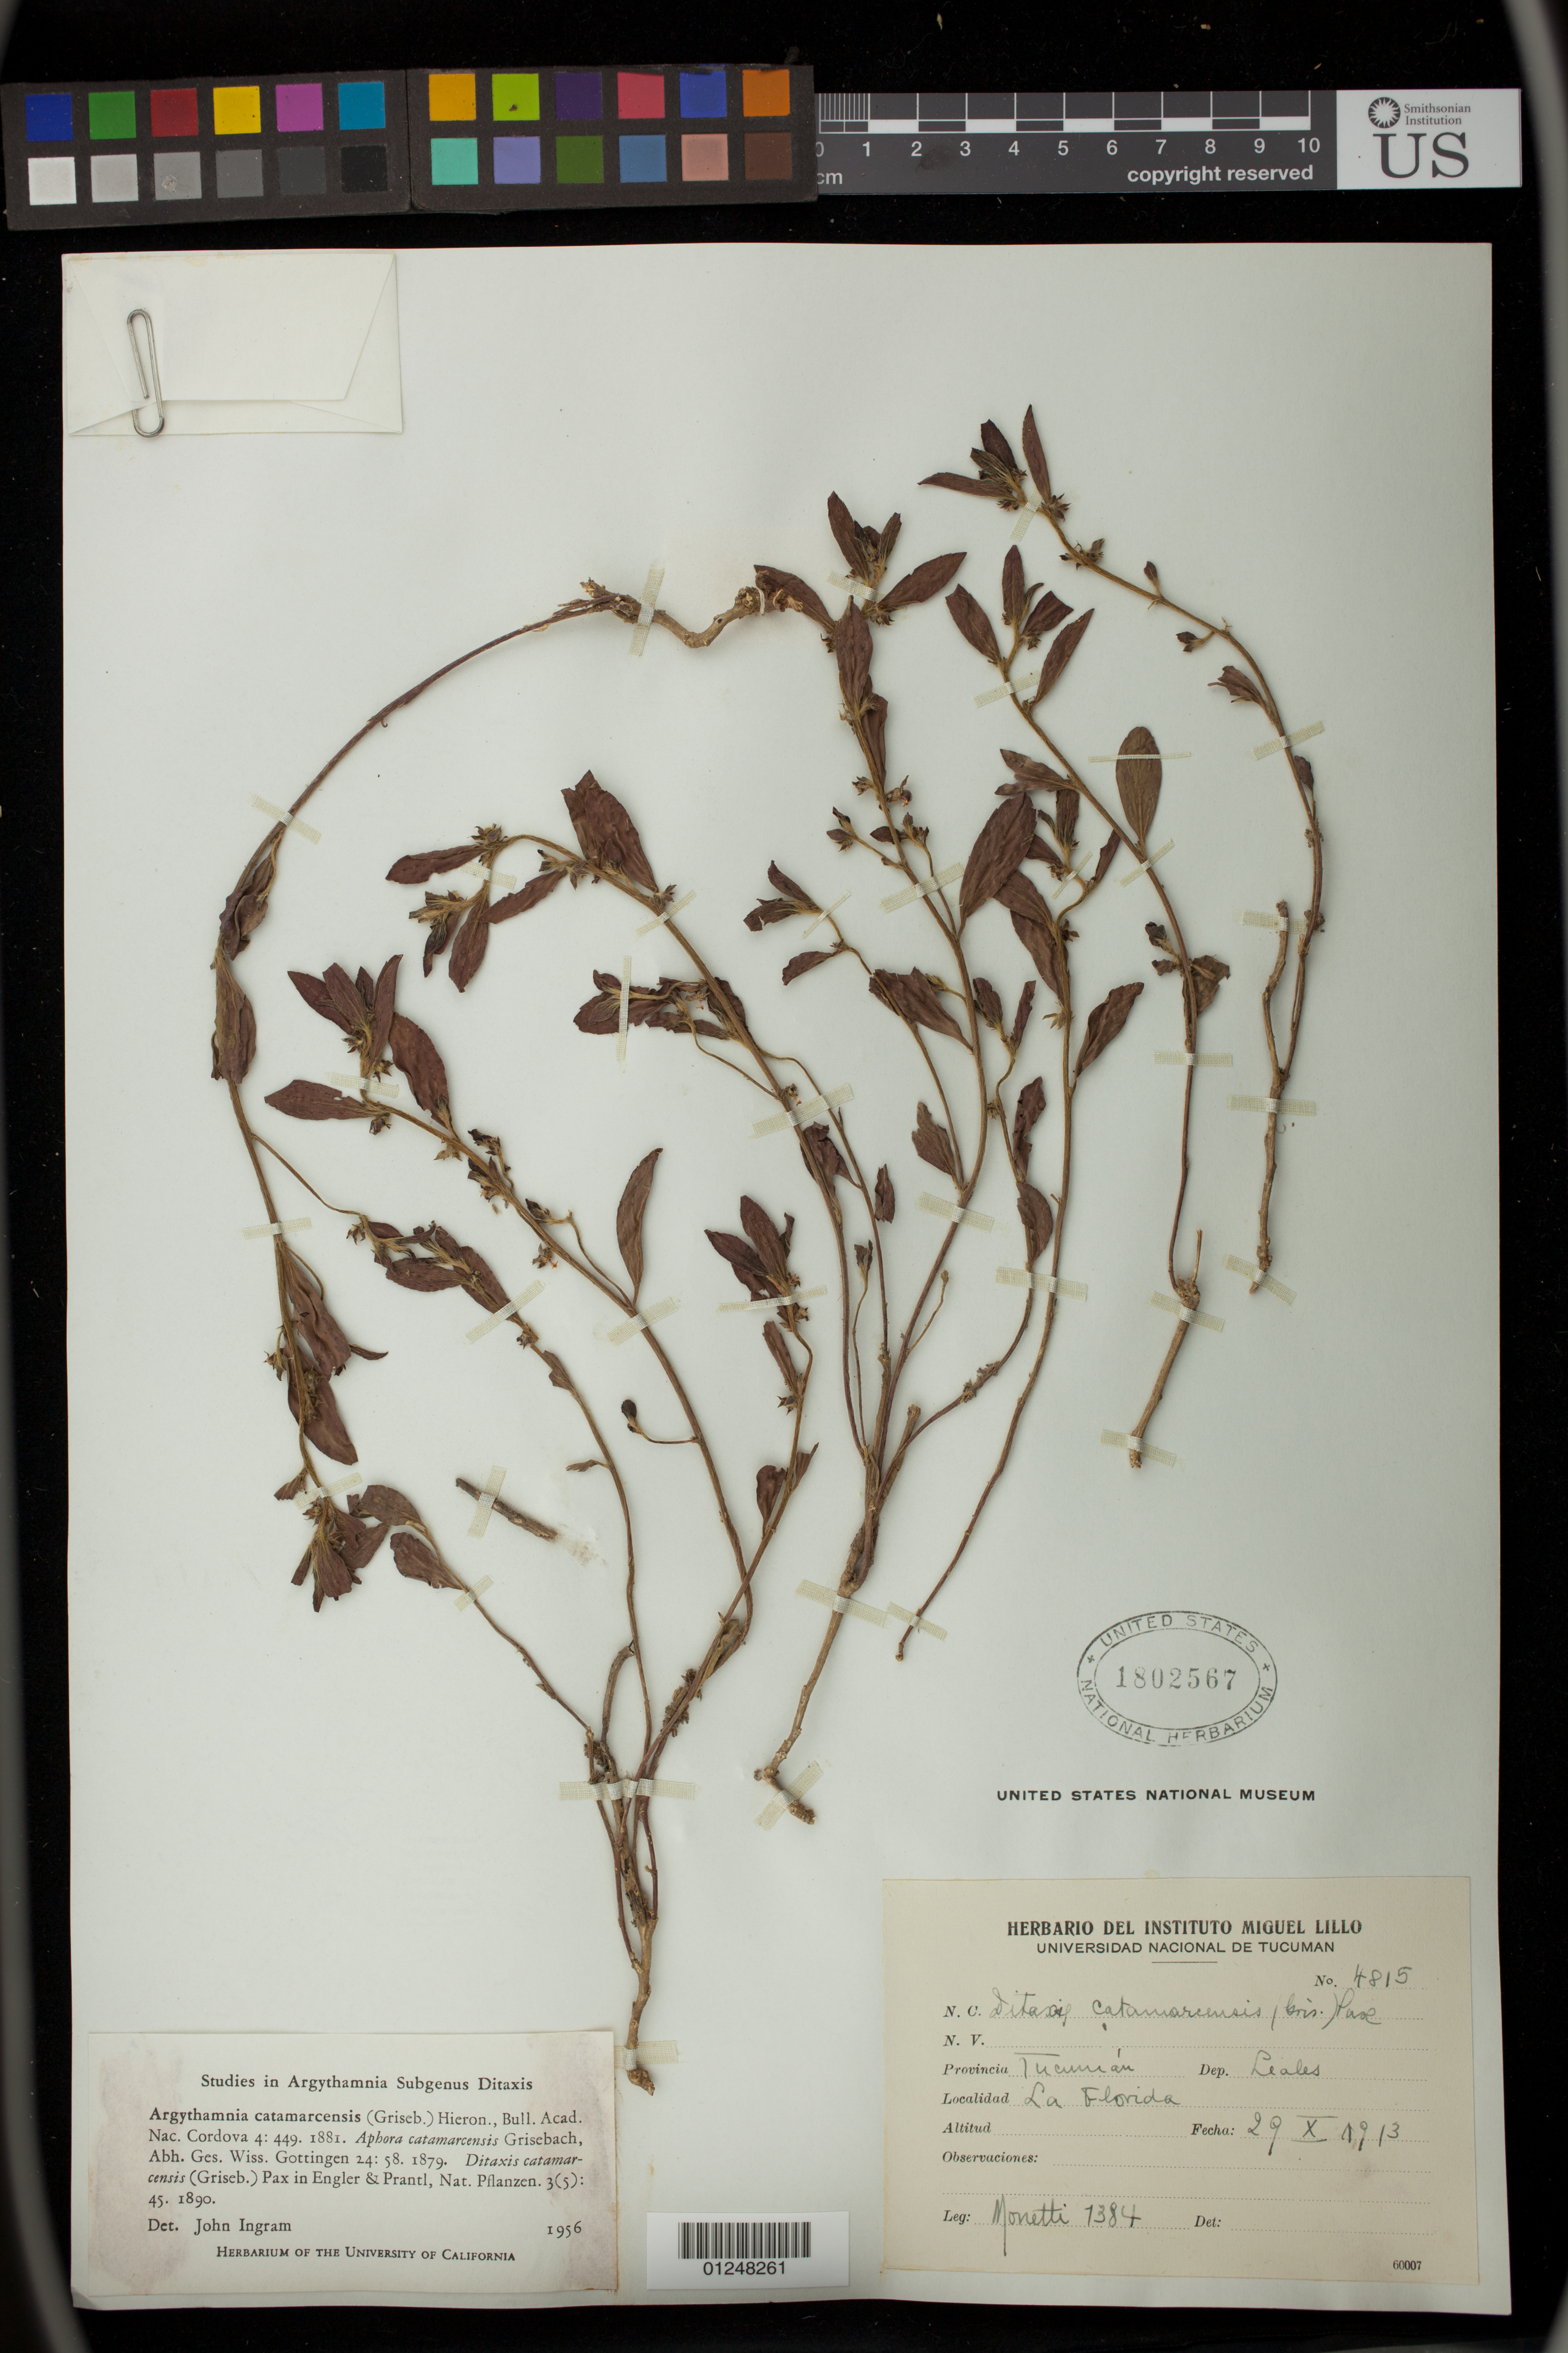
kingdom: Plantae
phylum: Tracheophyta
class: Magnoliopsida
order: Malpighiales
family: Euphorbiaceae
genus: Argythamnia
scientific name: Argythamnia catamarcensis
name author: Hieron.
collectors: Monetti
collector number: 1384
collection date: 1913-10-29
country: Argentina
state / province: Tucumán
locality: Dep.: Leales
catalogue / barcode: US 1802567